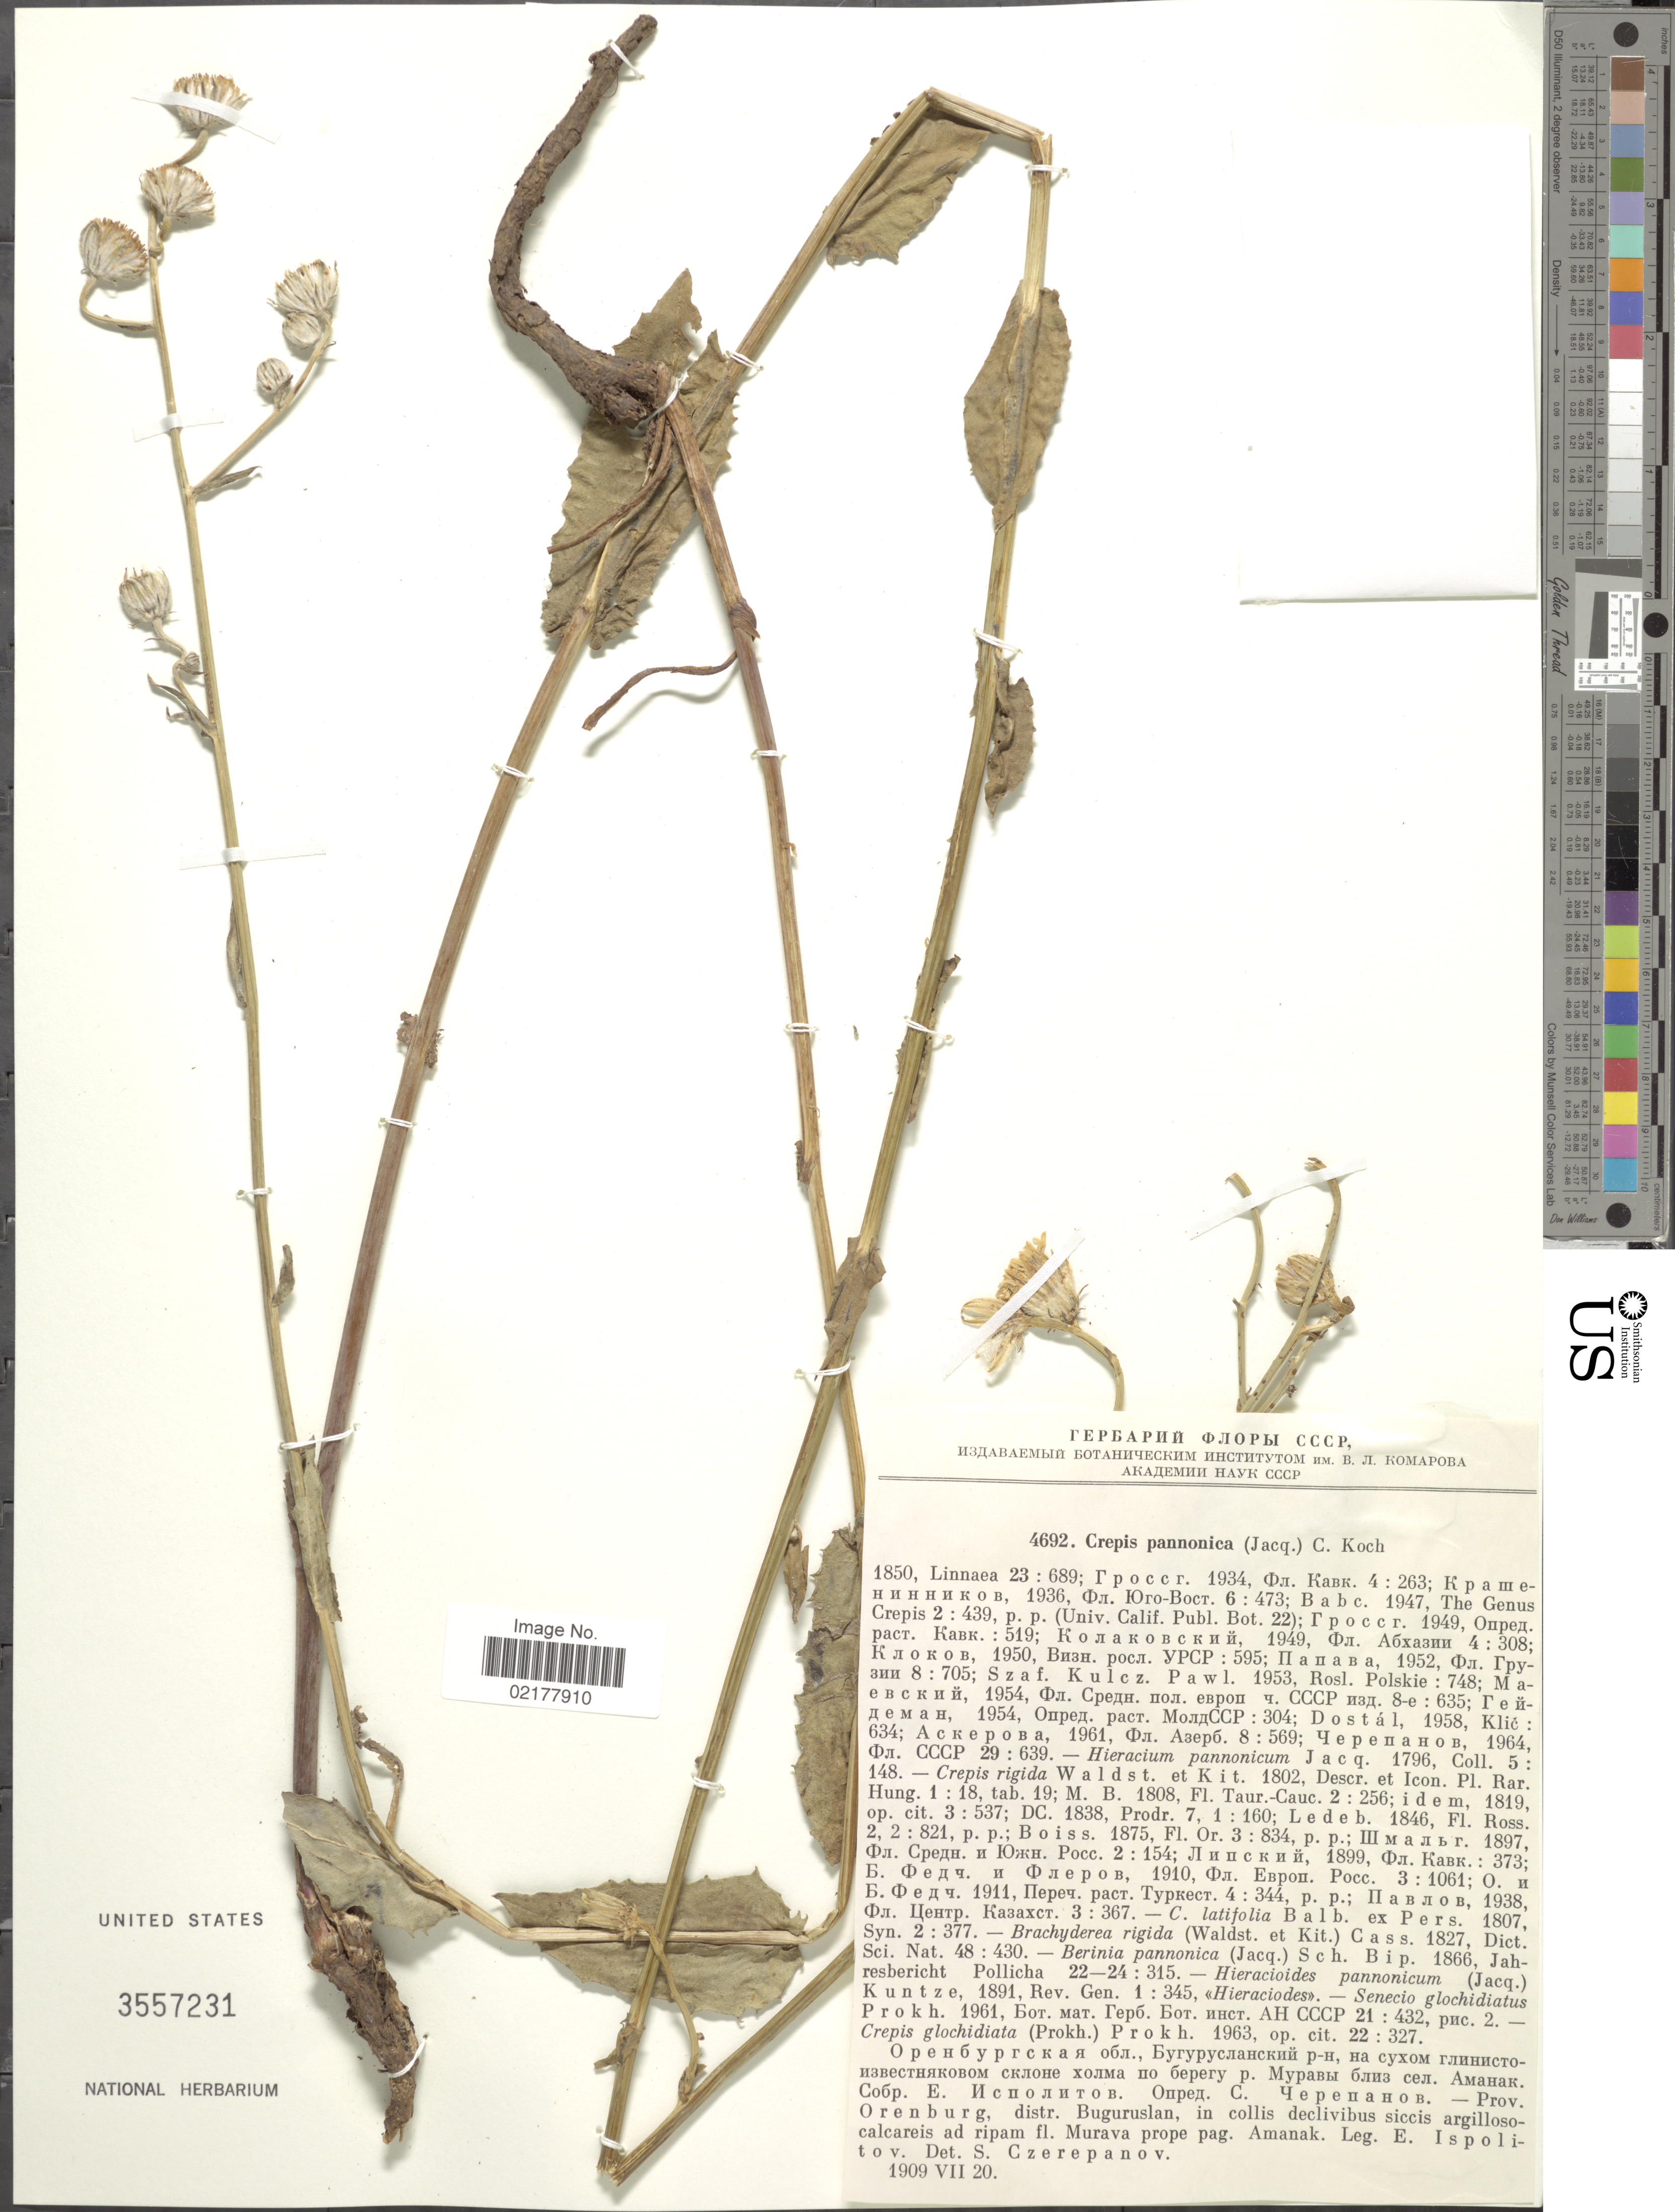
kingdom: Plantae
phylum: Tracheophyta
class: Magnoliopsida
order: Asterales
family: Asteraceae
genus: Crepis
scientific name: Crepis pannonica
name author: (Jacq.) K. Koch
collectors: E. Ispolatov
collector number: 4692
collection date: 1909-07-20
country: Russian Federation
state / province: Orenburg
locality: Distr. Buguruslan, fl. Murava prope pag. Amanak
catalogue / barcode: US 3557231